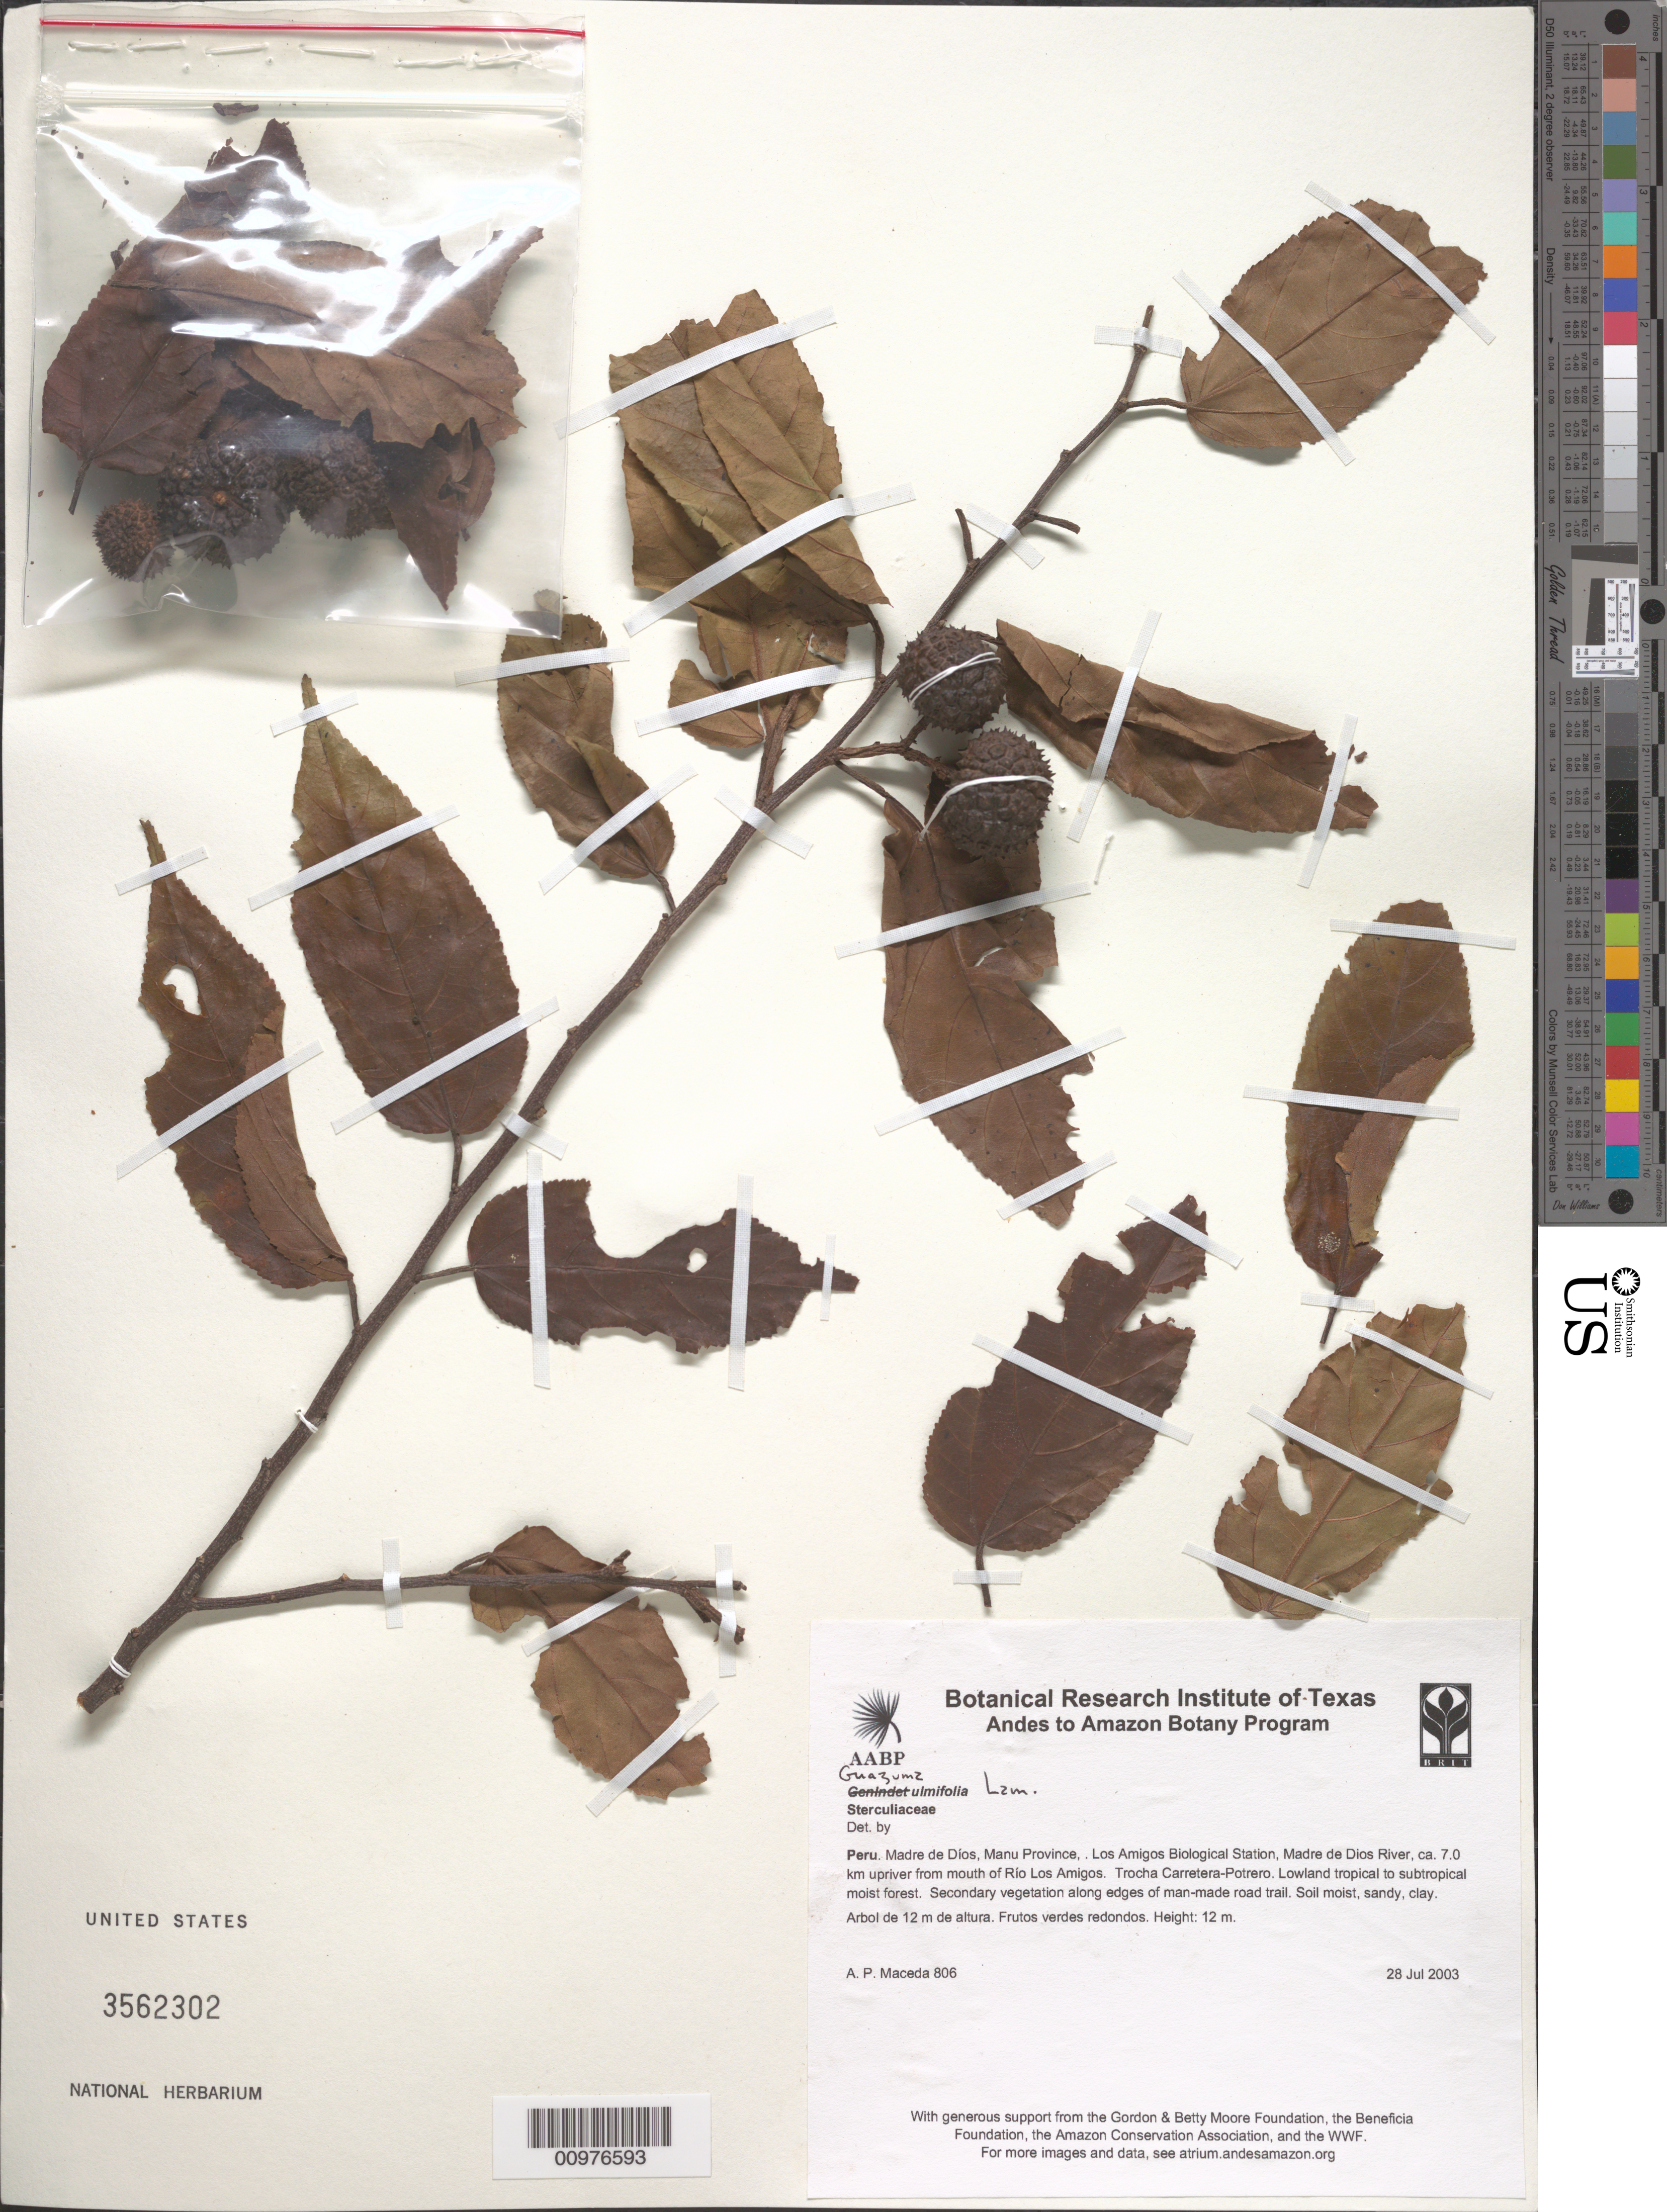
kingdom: Plantae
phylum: Tracheophyta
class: Magnoliopsida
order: Malvales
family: Malvaceae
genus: Guazuma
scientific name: Guazuma ulmifolia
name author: Lam.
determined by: Dorr, L. J., (BOT), Smithsonian Institution - National Museum of Natural History (UNITED STATES)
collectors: A. Maceda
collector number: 806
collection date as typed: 28 Jul 2003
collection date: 2003-07-28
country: Peru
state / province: Madre de Dios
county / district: Manú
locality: Los Amigos Biological Station, Madre de Dios River, ca. 7.0 km upriver from mouth of Rio Los Amigos. Trocha Carretera-Potrero.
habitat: Lowland tropical to subtropical moist forest.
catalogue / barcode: US 3562302